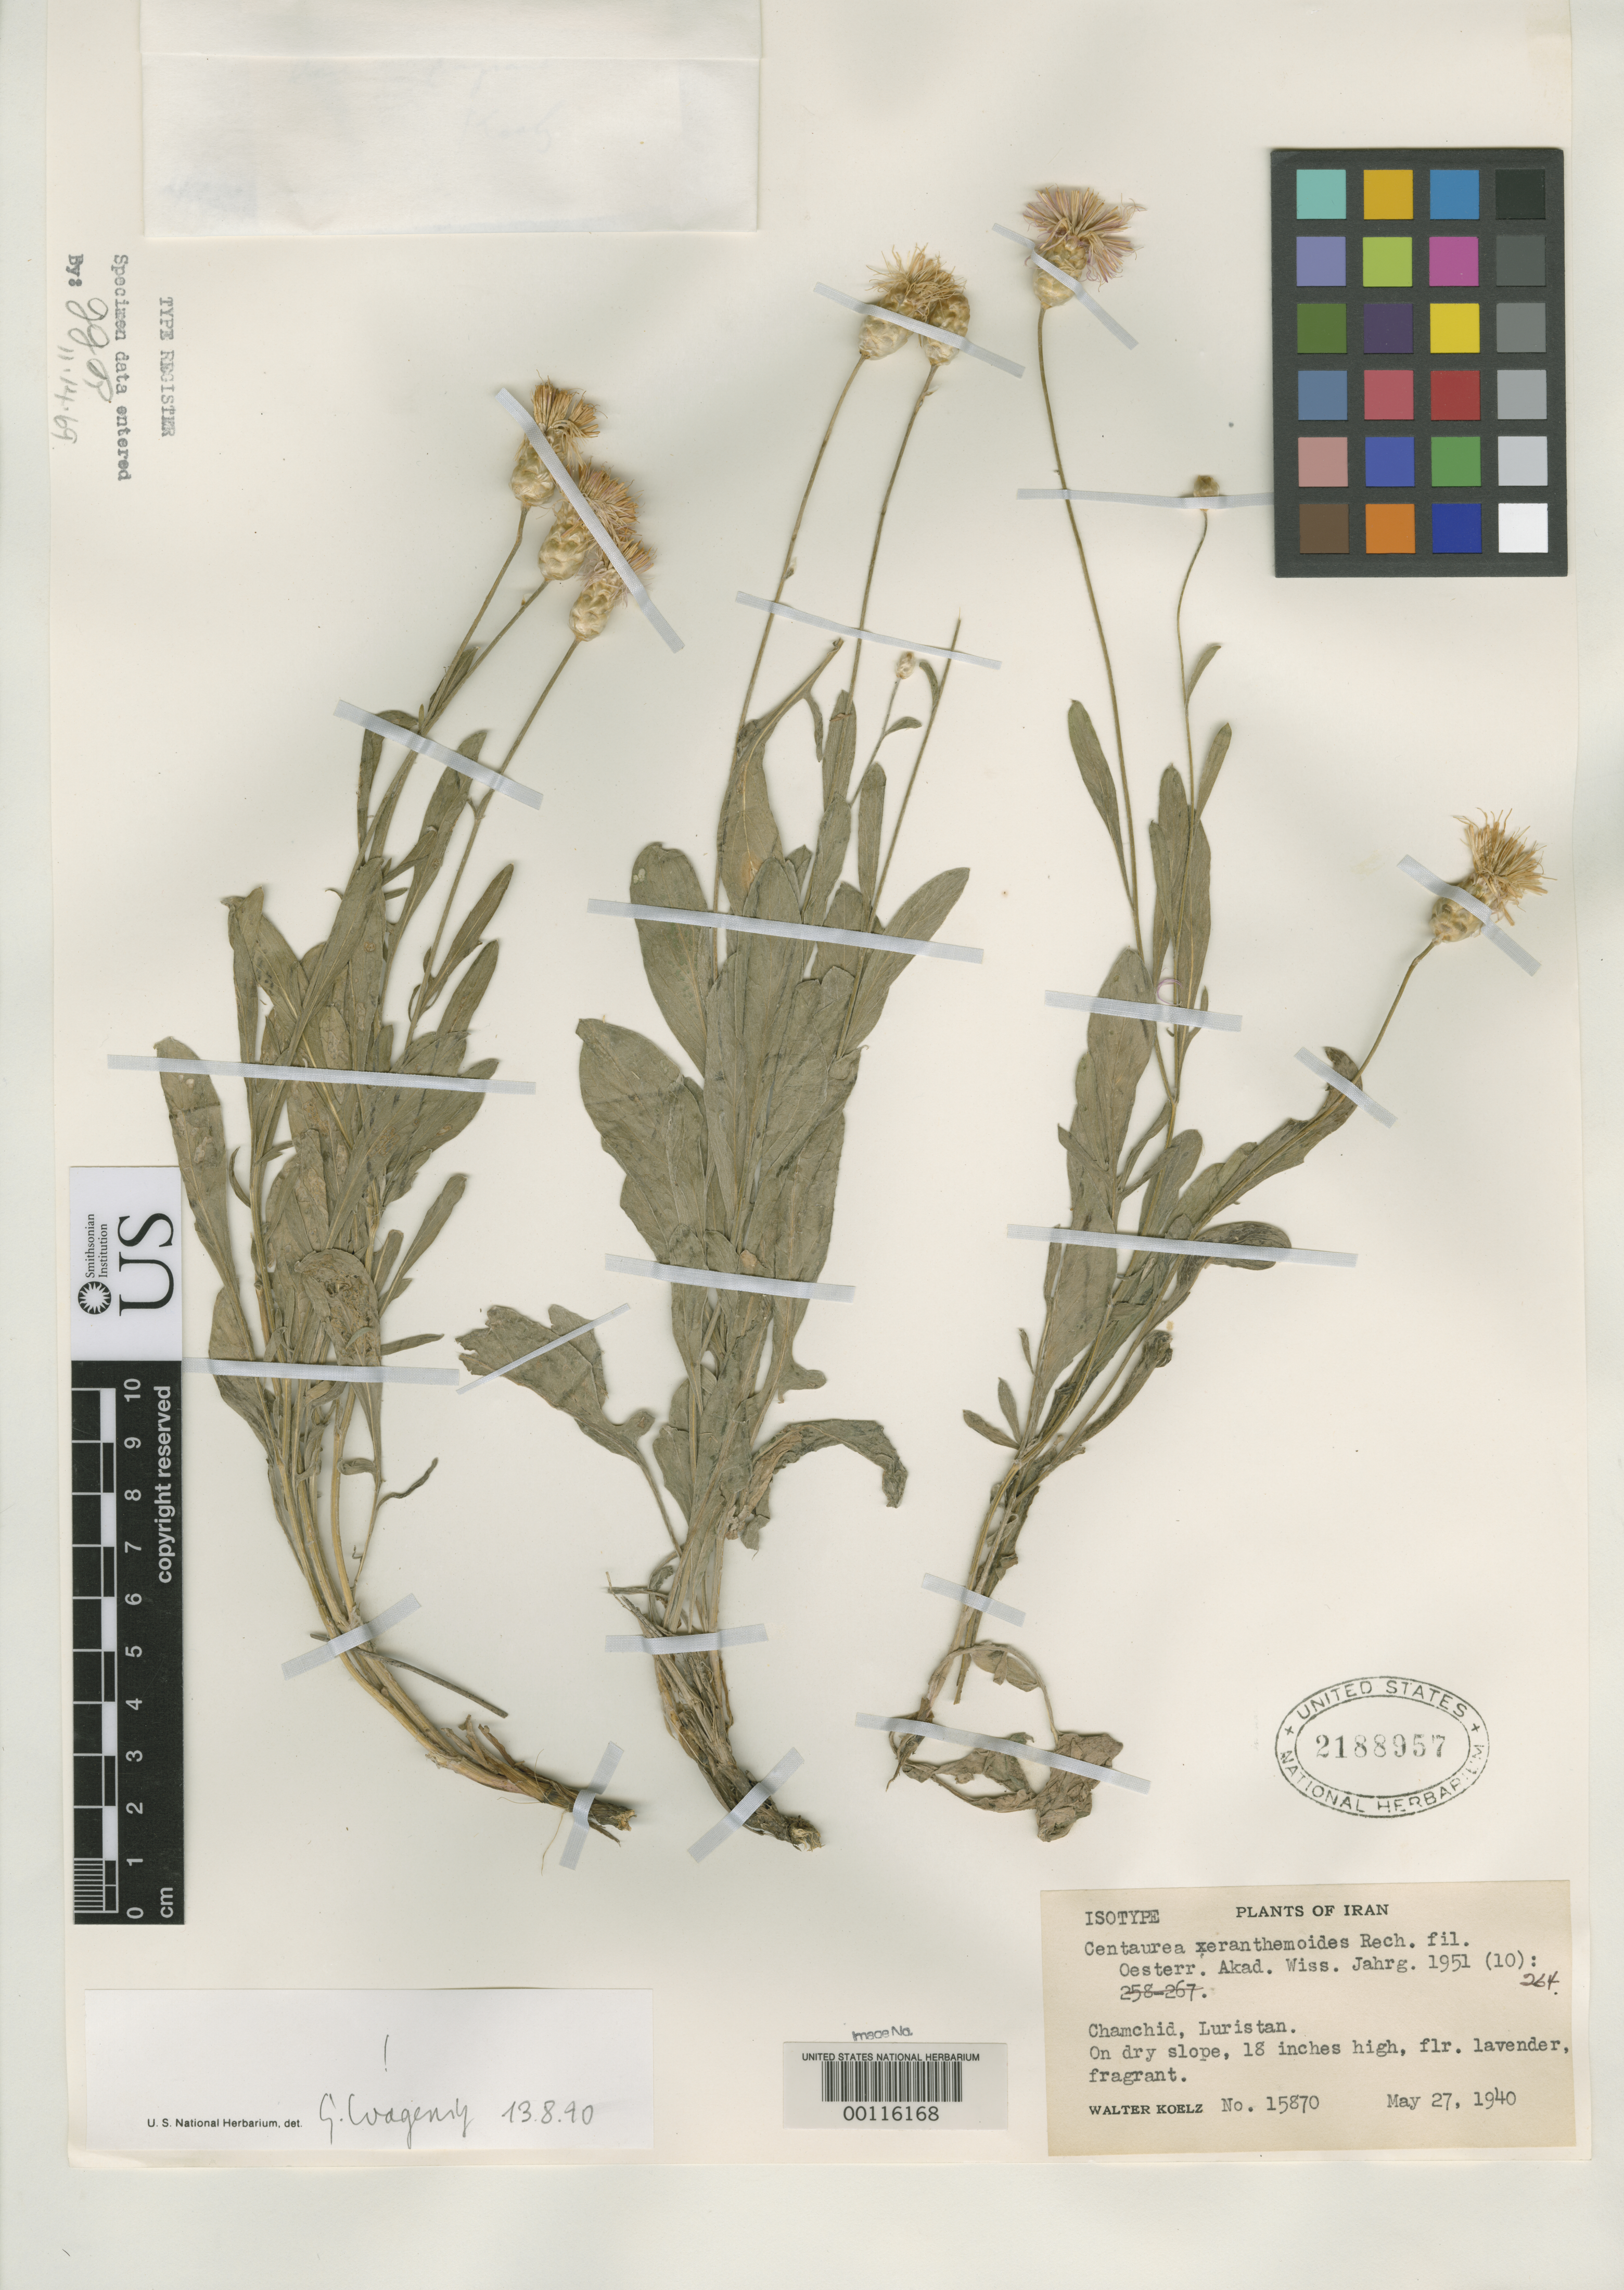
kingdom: Plantae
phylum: Tracheophyta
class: Magnoliopsida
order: Asterales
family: Asteraceae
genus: Centaurea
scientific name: Centaurea xeranthemoides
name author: Rech. f.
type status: Isotype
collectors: W. N. Koelz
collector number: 15870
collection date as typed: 27 May 1940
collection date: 1940-05-27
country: Iran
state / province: Lorestan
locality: Chamchid.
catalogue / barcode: US 2188957